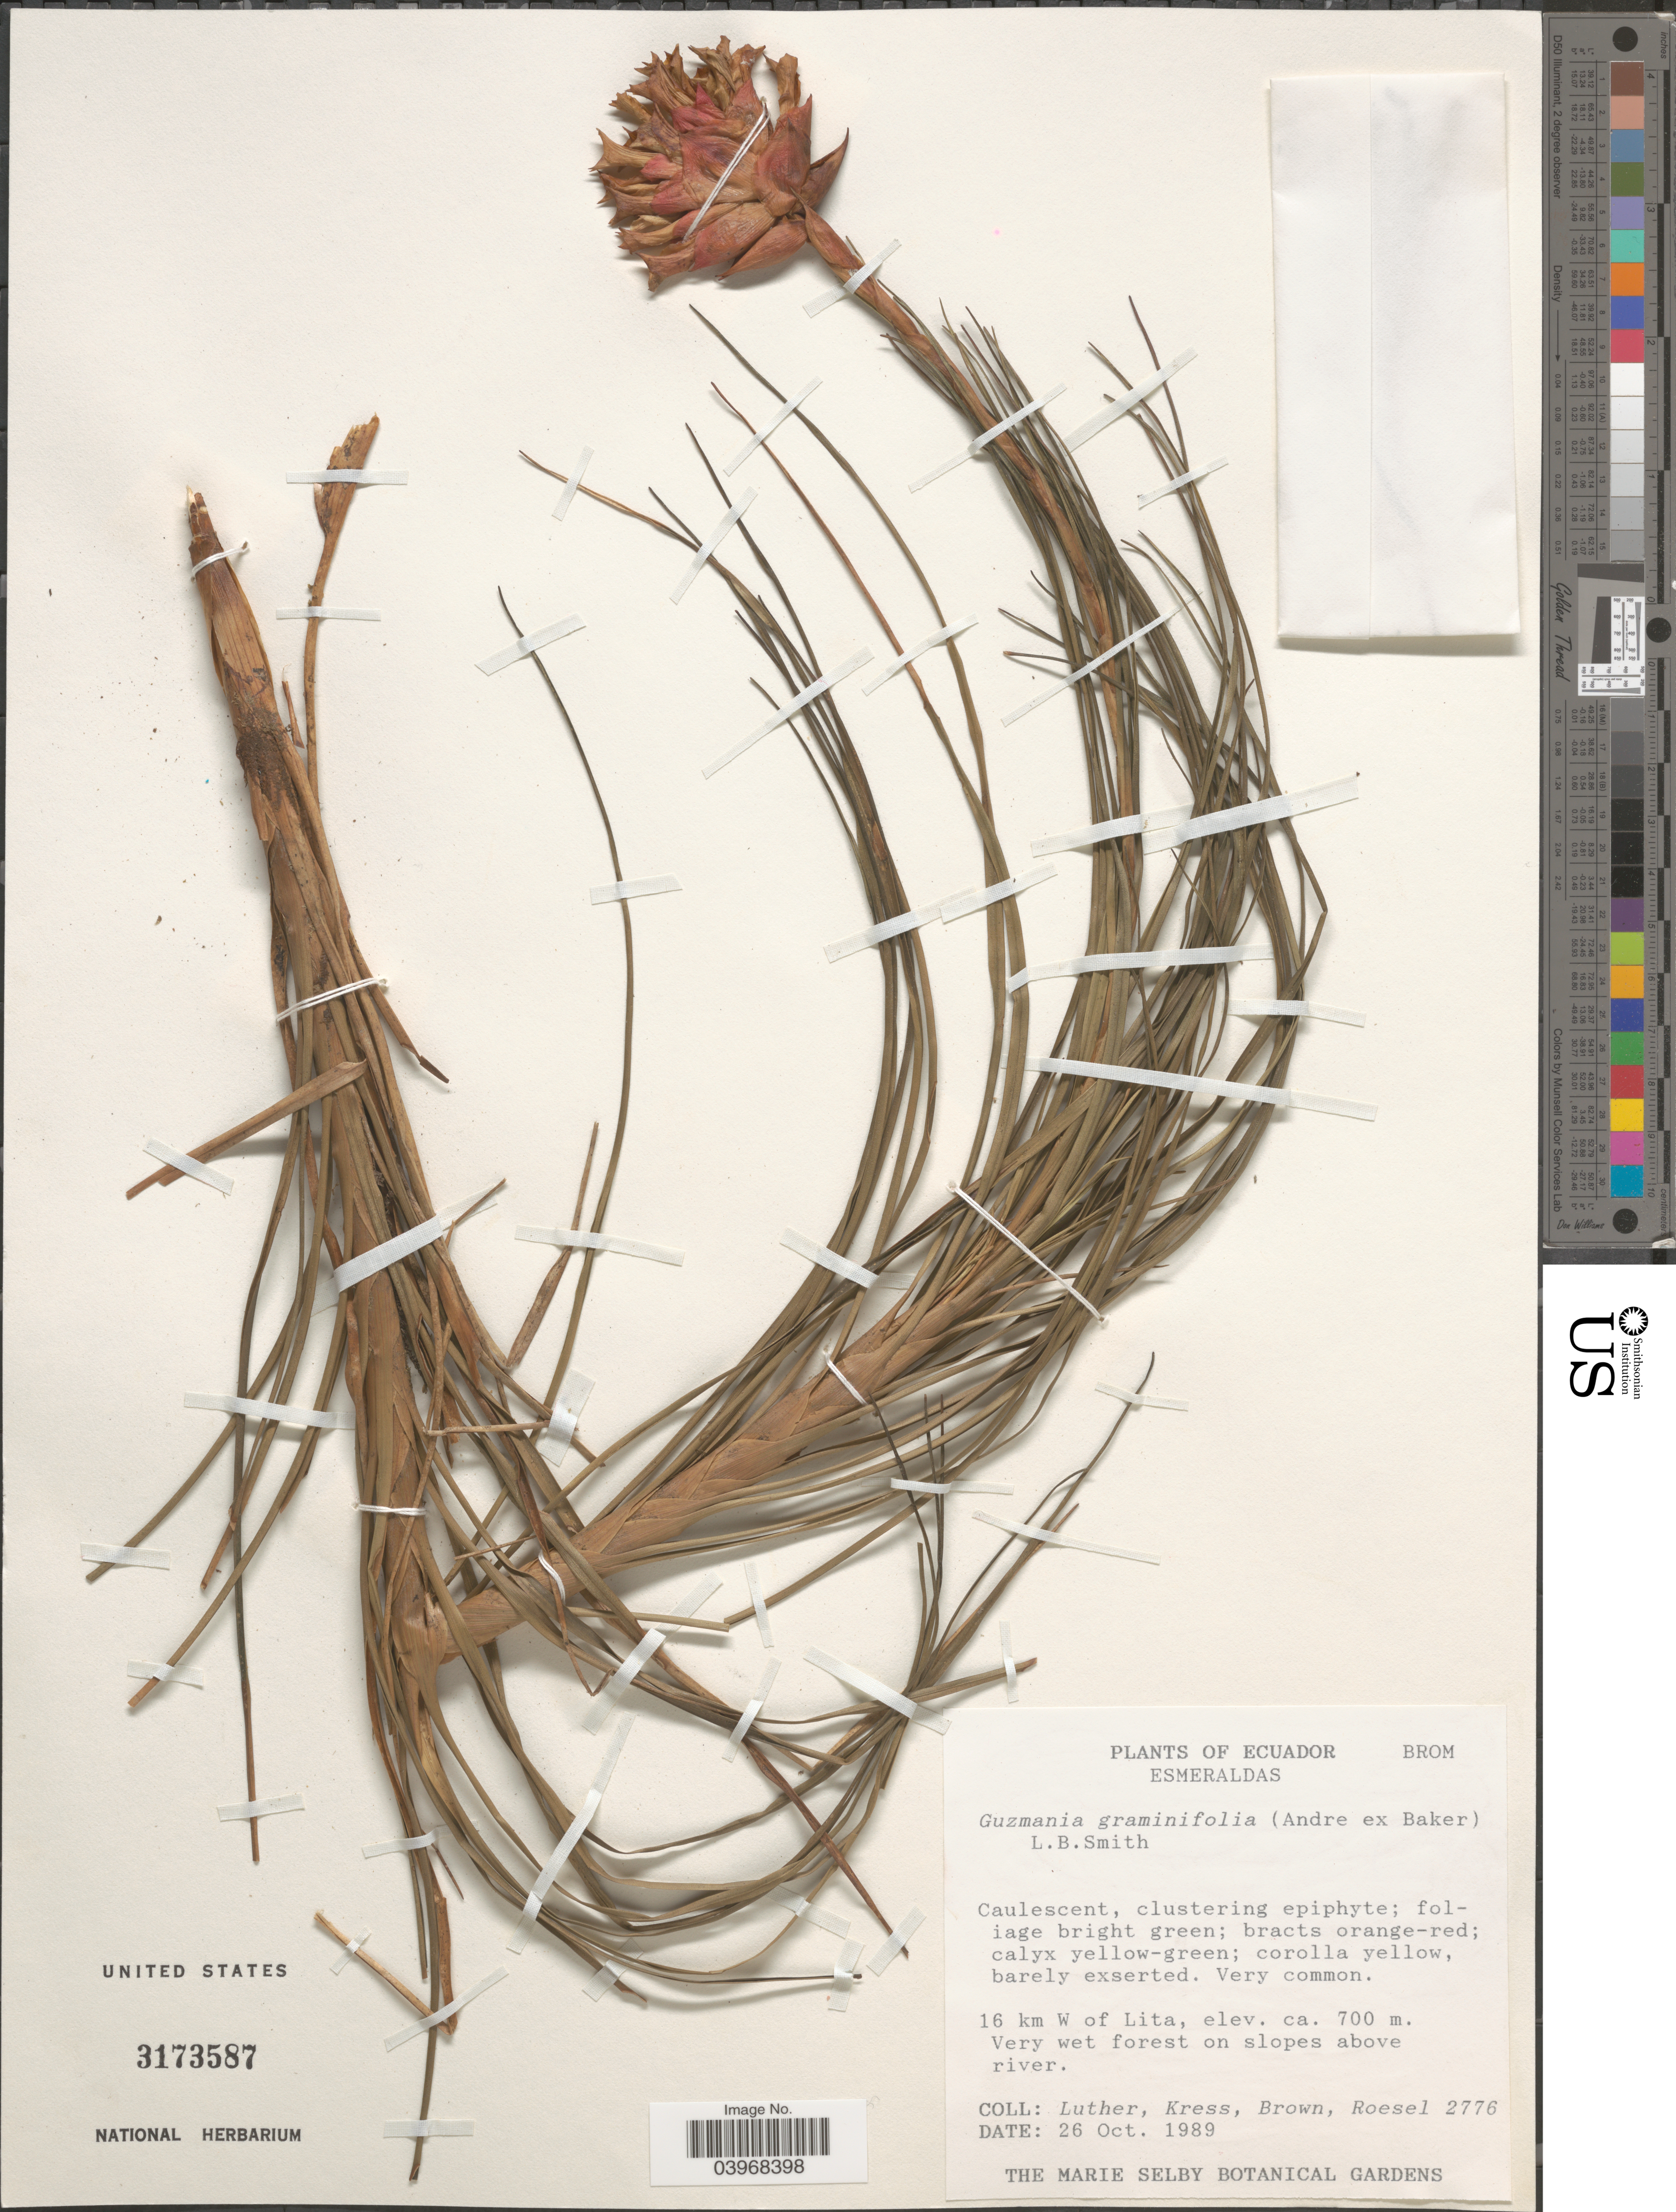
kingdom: Plantae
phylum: Tracheophyta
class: Liliopsida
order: Poales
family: Bromeliaceae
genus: Guzmania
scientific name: Guzmania graminifolia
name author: (André ex Baker) L.B. Sm.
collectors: -- Luther, -- Kress, -- Brown & Roesel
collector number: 2776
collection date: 1989-10-26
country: Ecuador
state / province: Esmeraldas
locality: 16 km W of Lita. very wet forest on slopes above river.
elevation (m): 700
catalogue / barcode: US 3173587